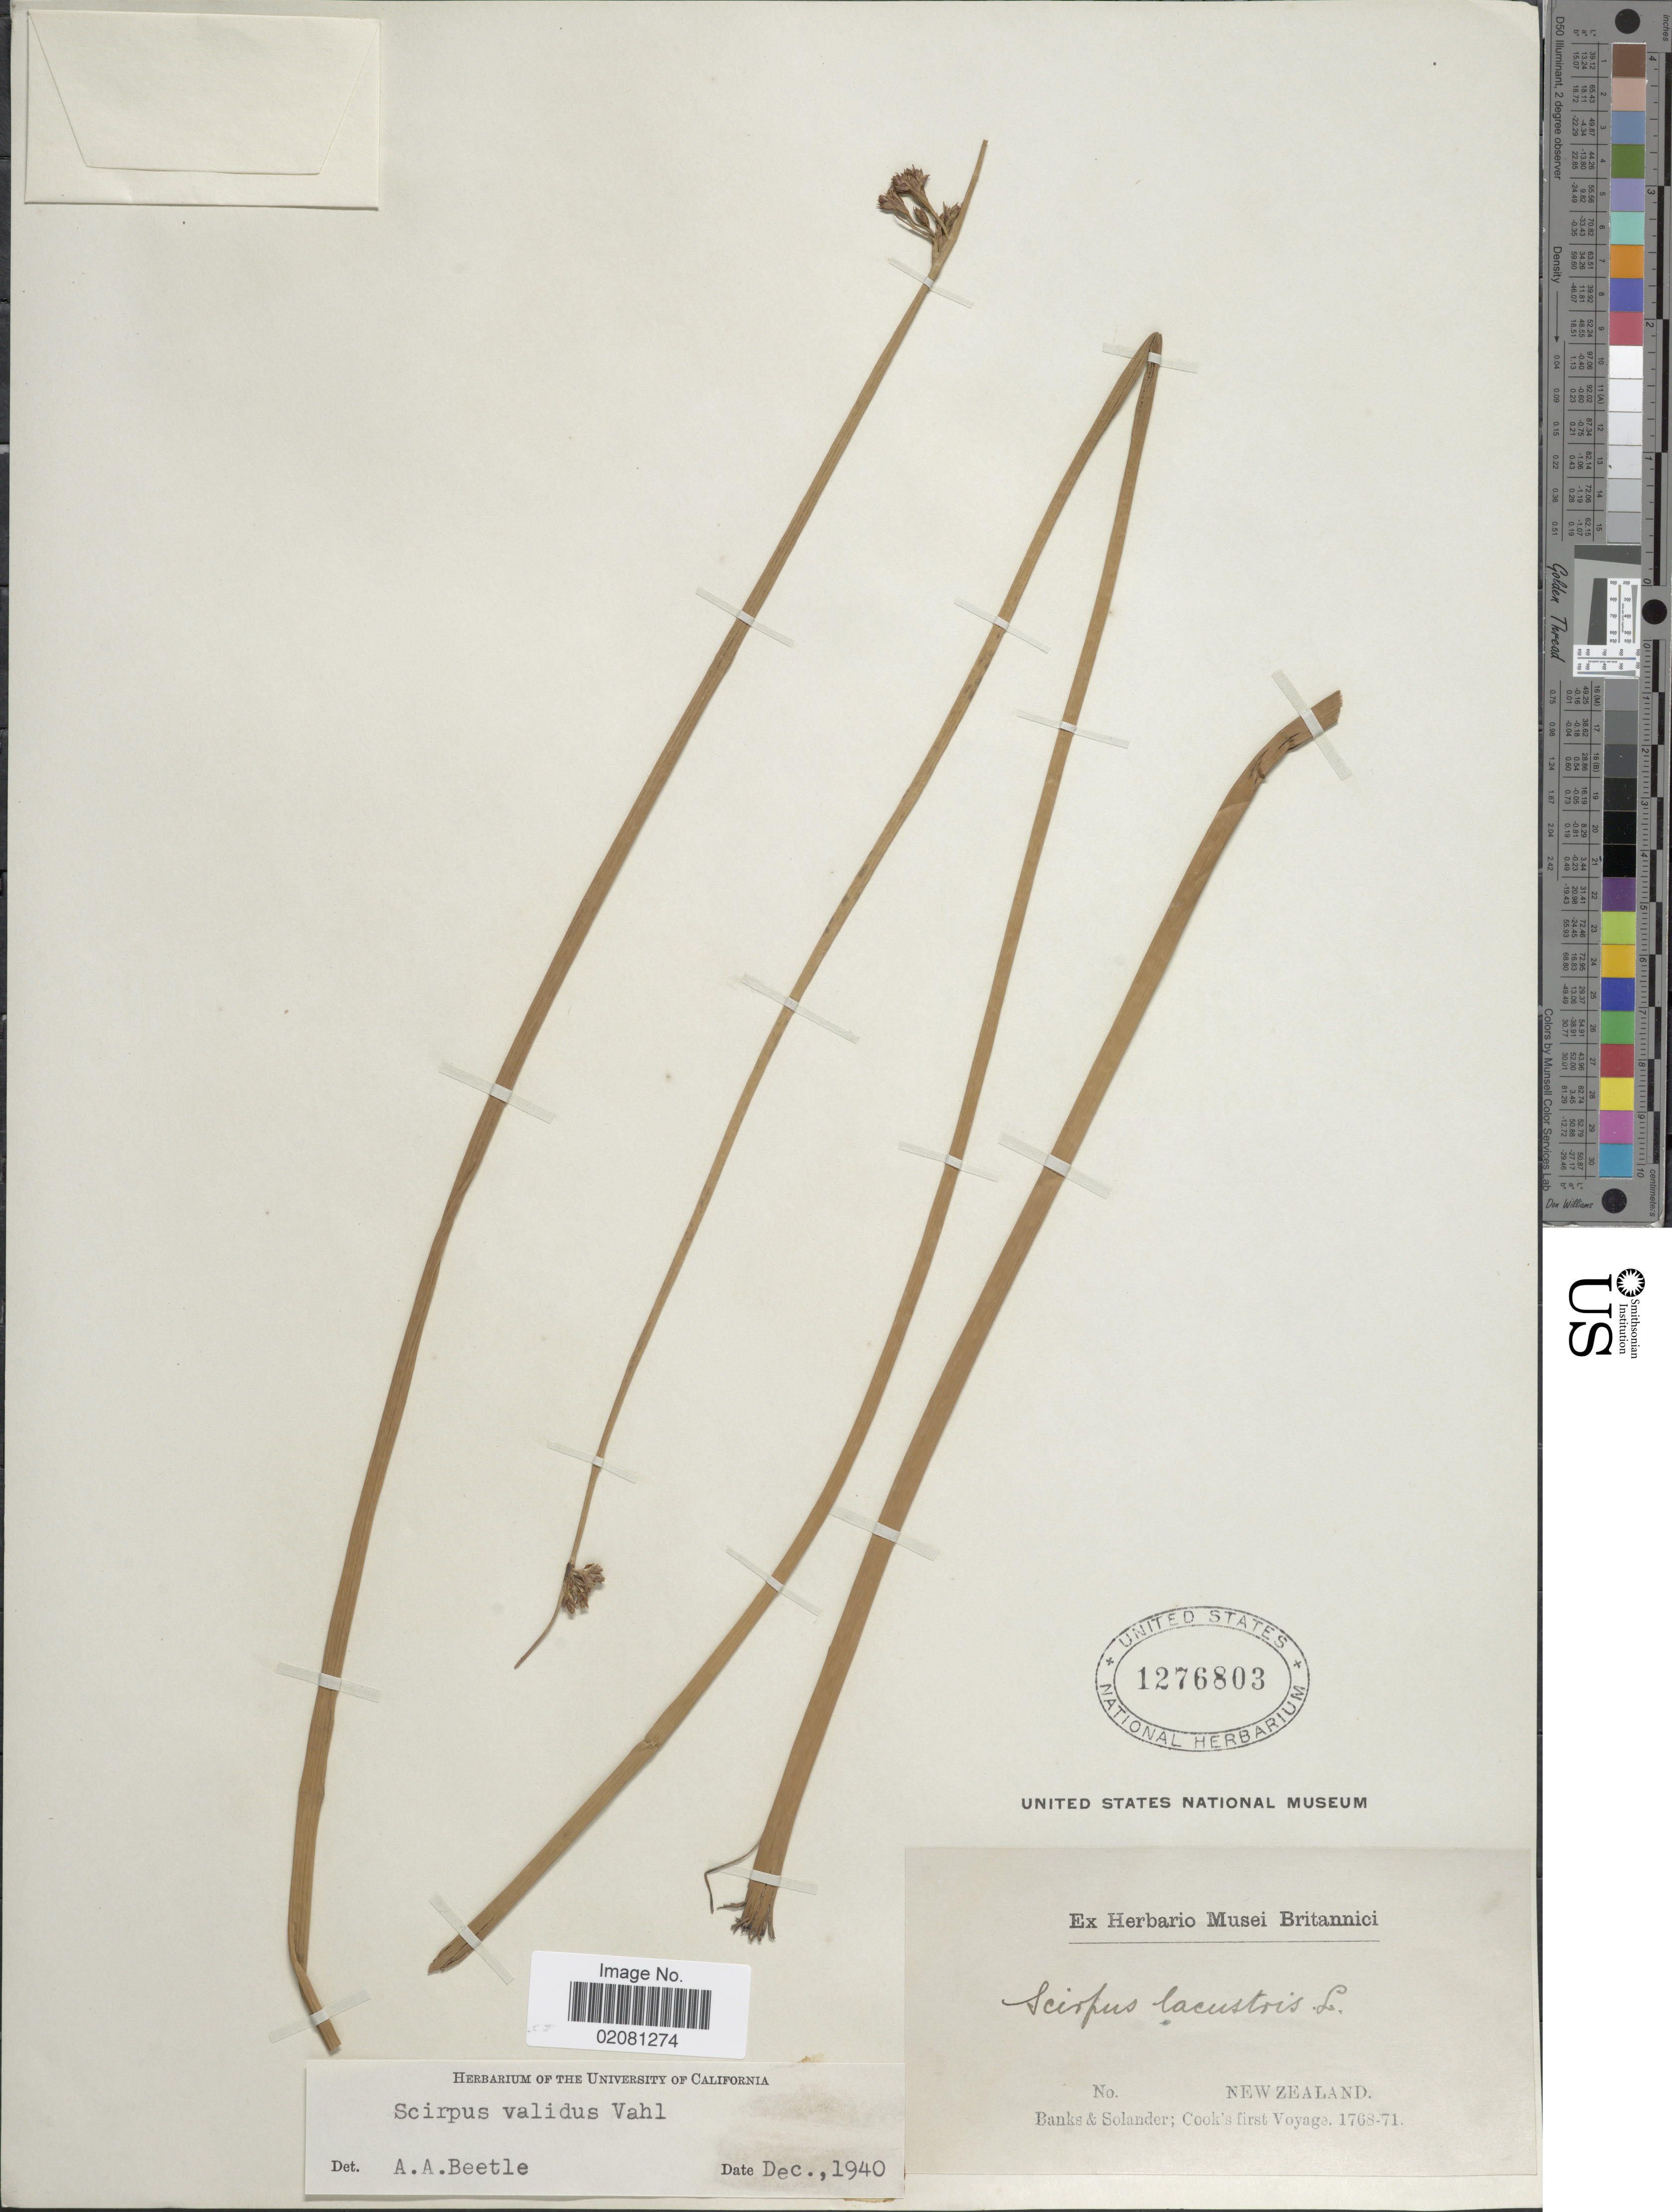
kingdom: Plantae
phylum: Tracheophyta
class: Liliopsida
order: Poales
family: Cyperaceae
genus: Schoenoplectus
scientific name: Schoenoplectus tabernaemontani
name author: (C.C. Gmel.) Palla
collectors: -- Banks & -- Solander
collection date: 1768/1771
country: New Zealand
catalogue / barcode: US 1276803